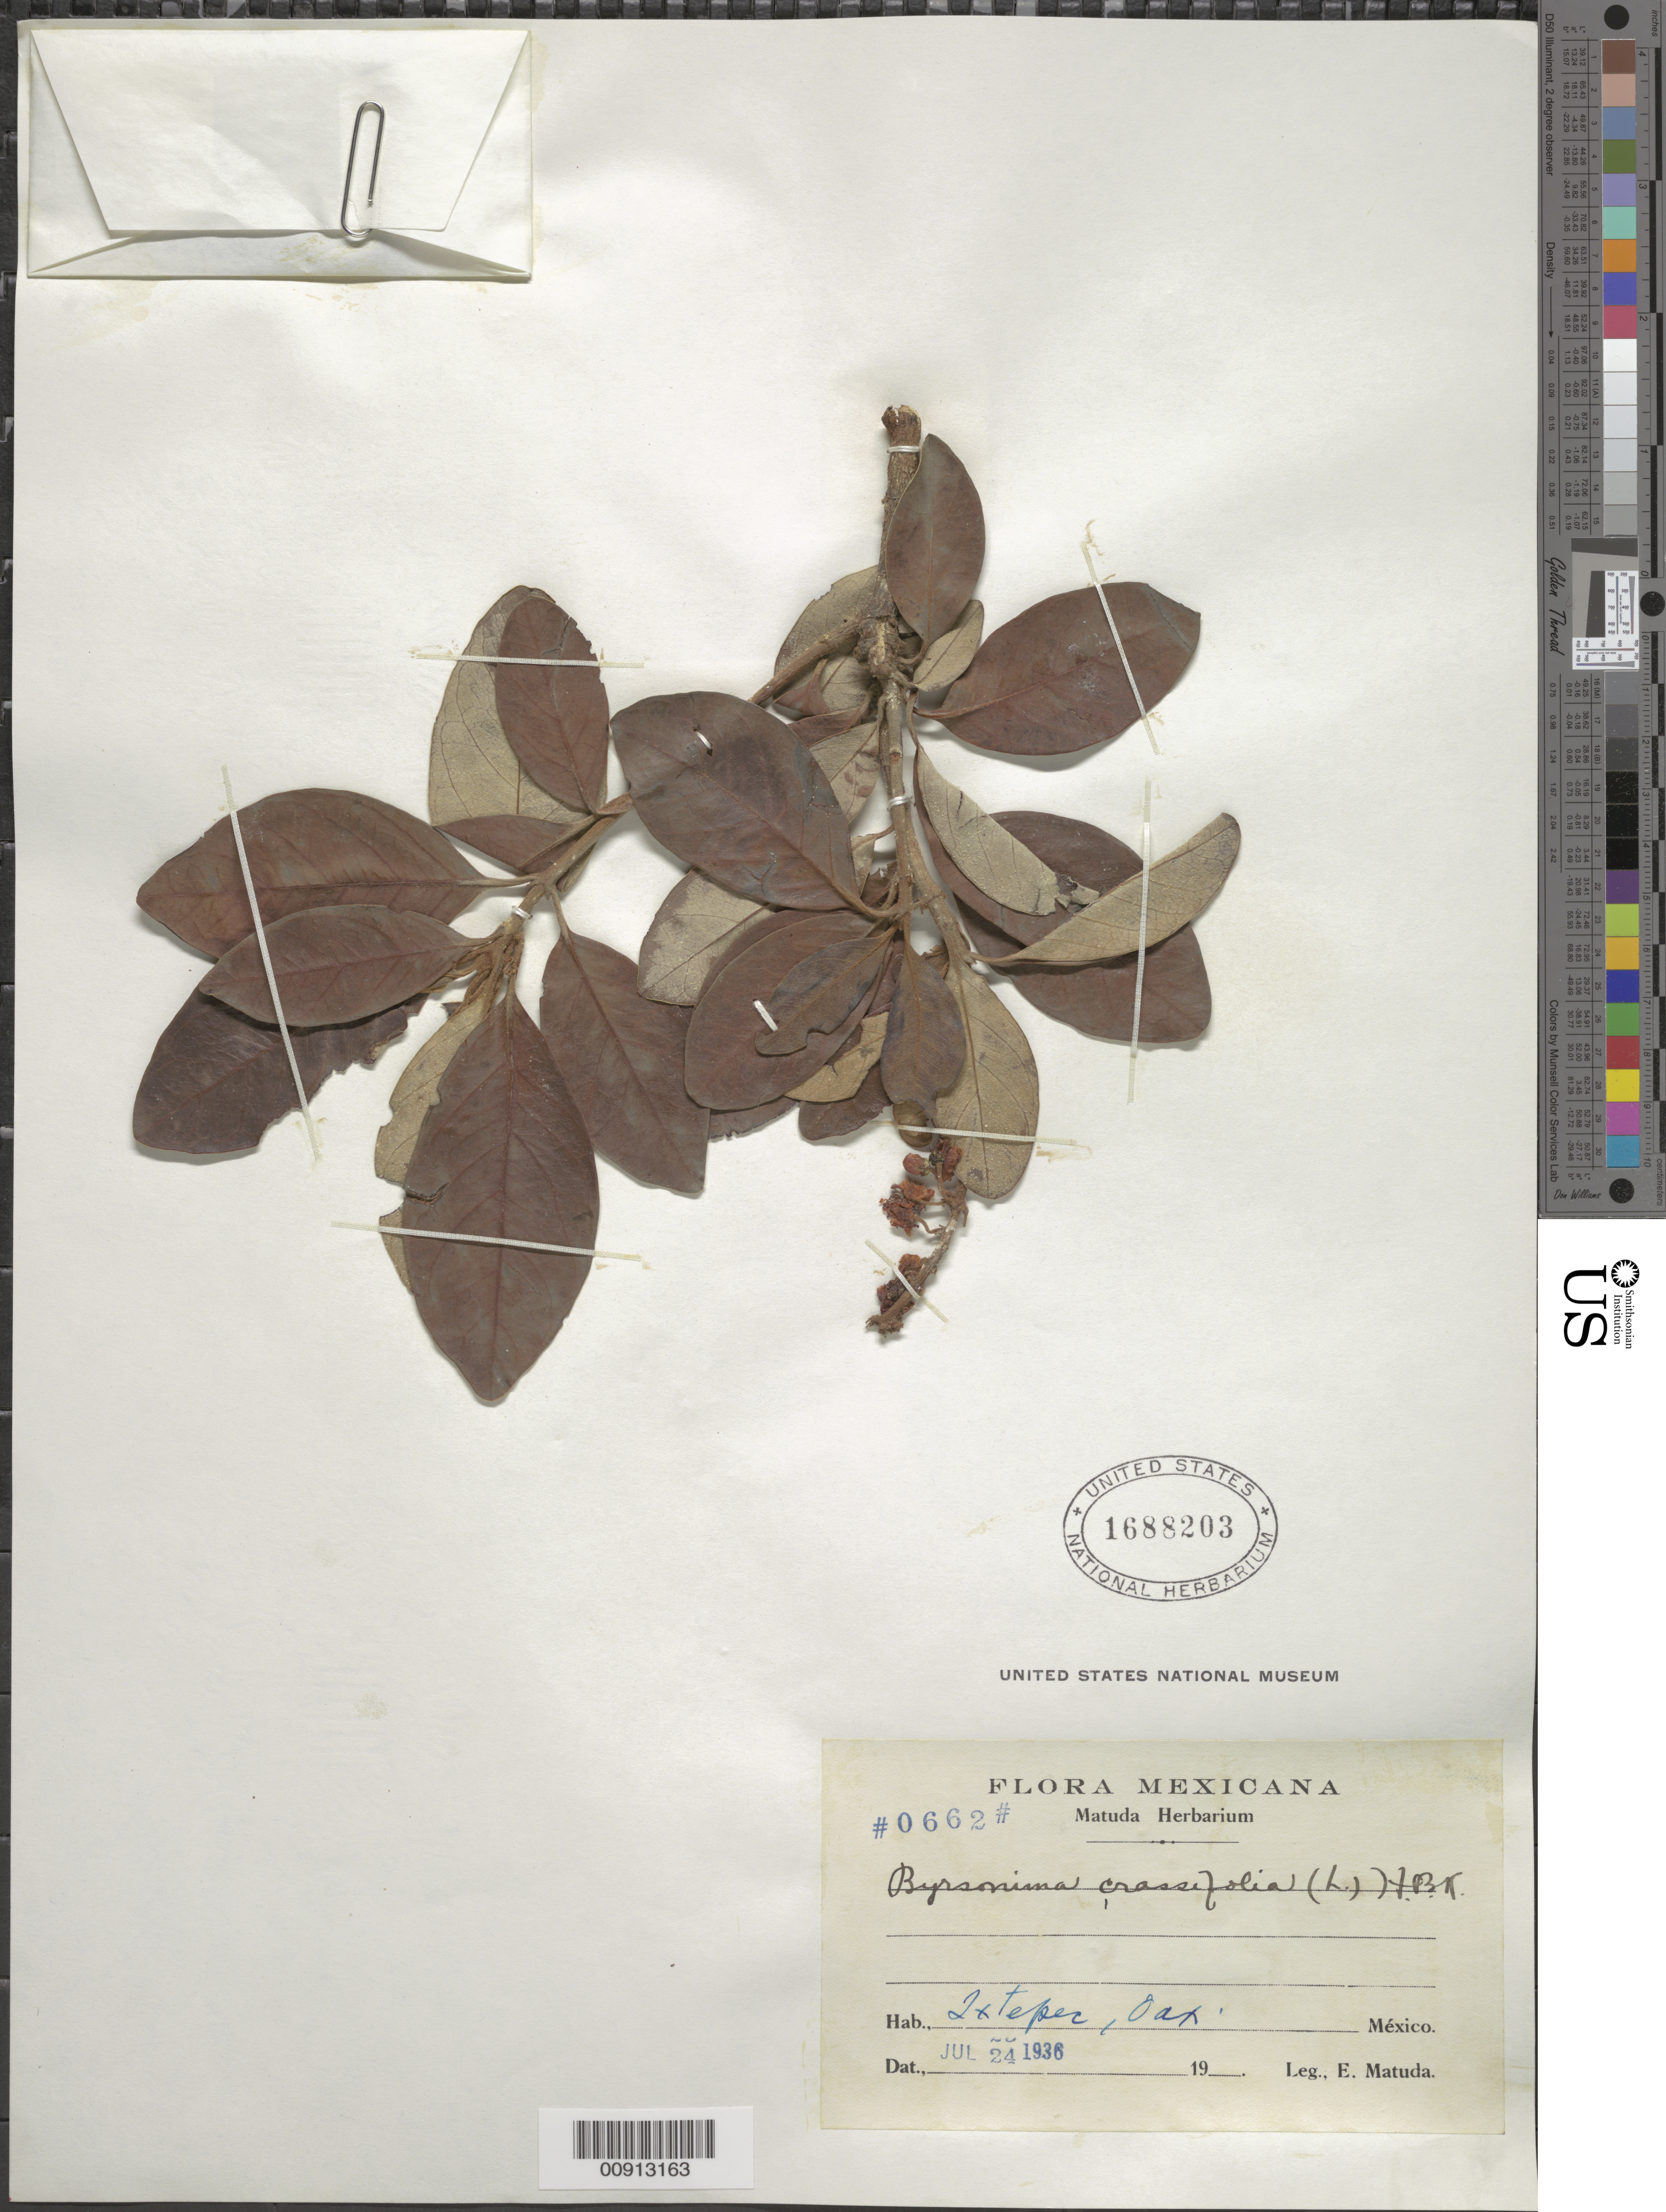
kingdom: Plantae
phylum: Tracheophyta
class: Magnoliopsida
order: Malpighiales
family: Malpighiaceae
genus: Byrsonima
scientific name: Byrsonima crassifolia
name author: (L.) Kunth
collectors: E. Matuda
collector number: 0662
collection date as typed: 24 Jul 1936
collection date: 1936-07-24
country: Mexico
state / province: Oaxaca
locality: Ixtepec, Oaxaca.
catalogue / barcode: US 1688203